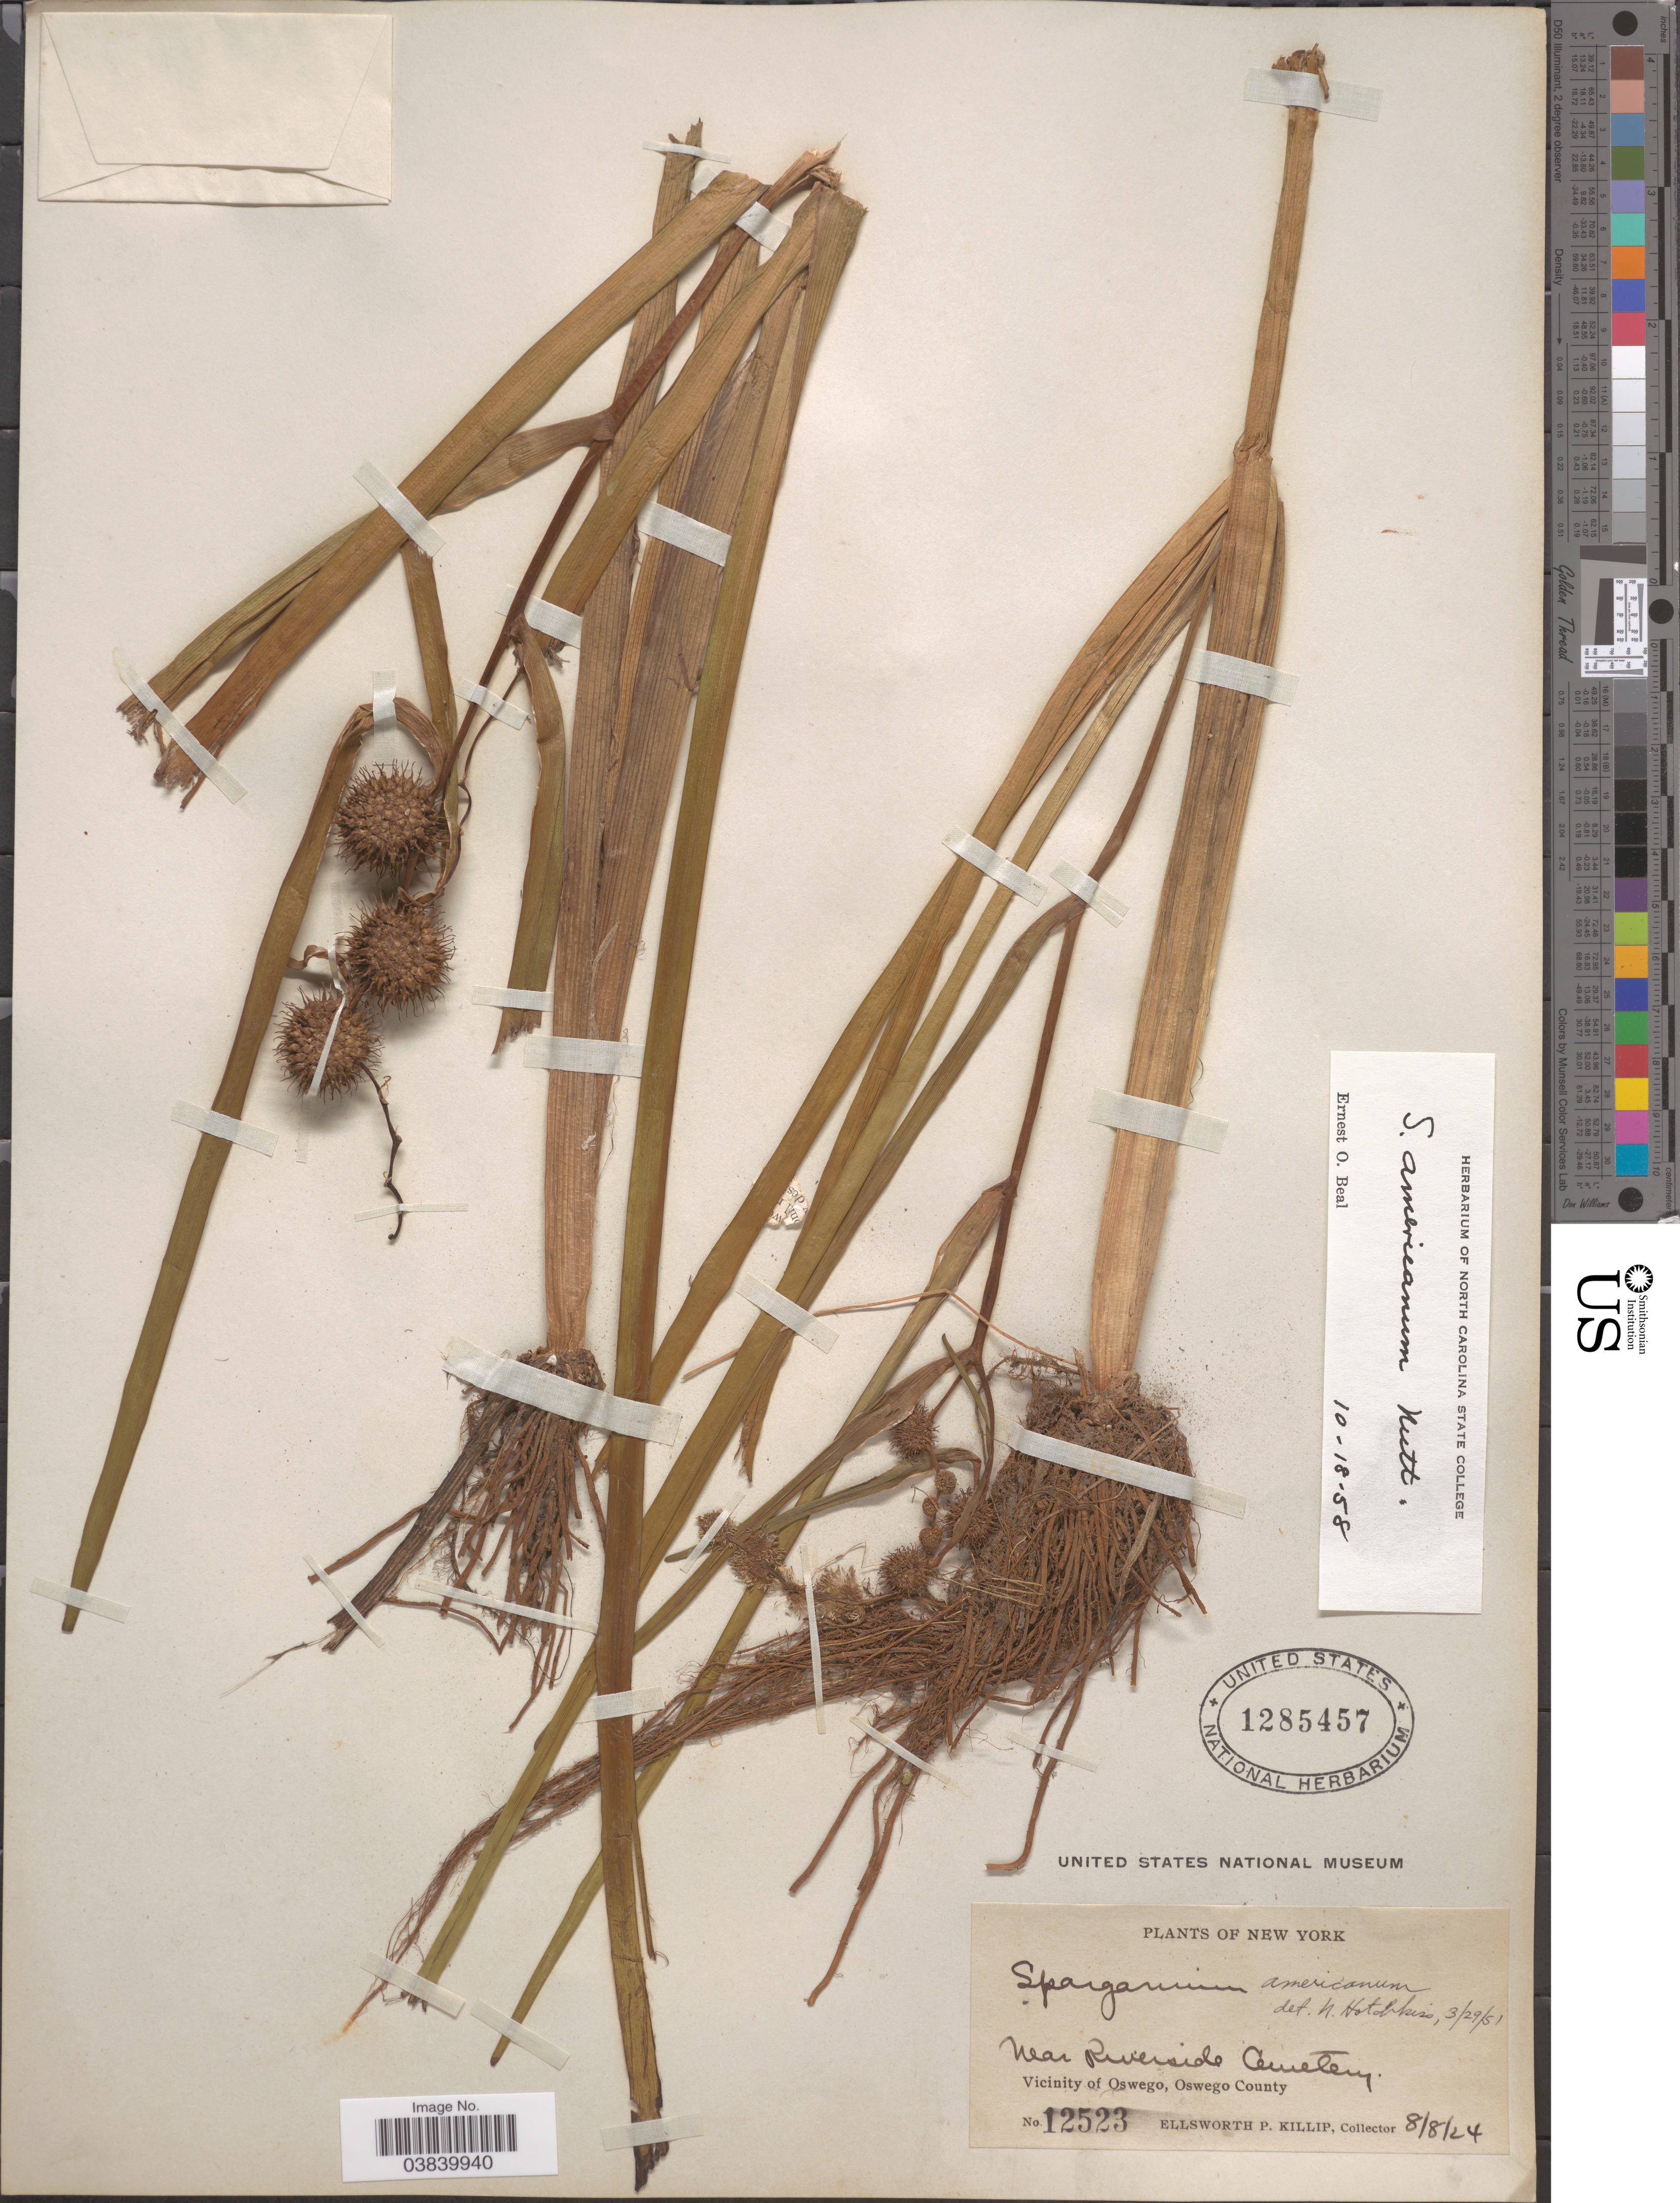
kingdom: Plantae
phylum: Tracheophyta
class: Liliopsida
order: Poales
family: Typhaceae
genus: Sparganium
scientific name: Sparganium americanum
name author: Nutt.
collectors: E. P. Killip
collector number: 12523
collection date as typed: Transcribed d/m/y: 8/8/24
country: United States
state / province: New York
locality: Near Riverside Cemetery. Vicinity of Oswego, Oswego County.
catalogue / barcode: US 1285457